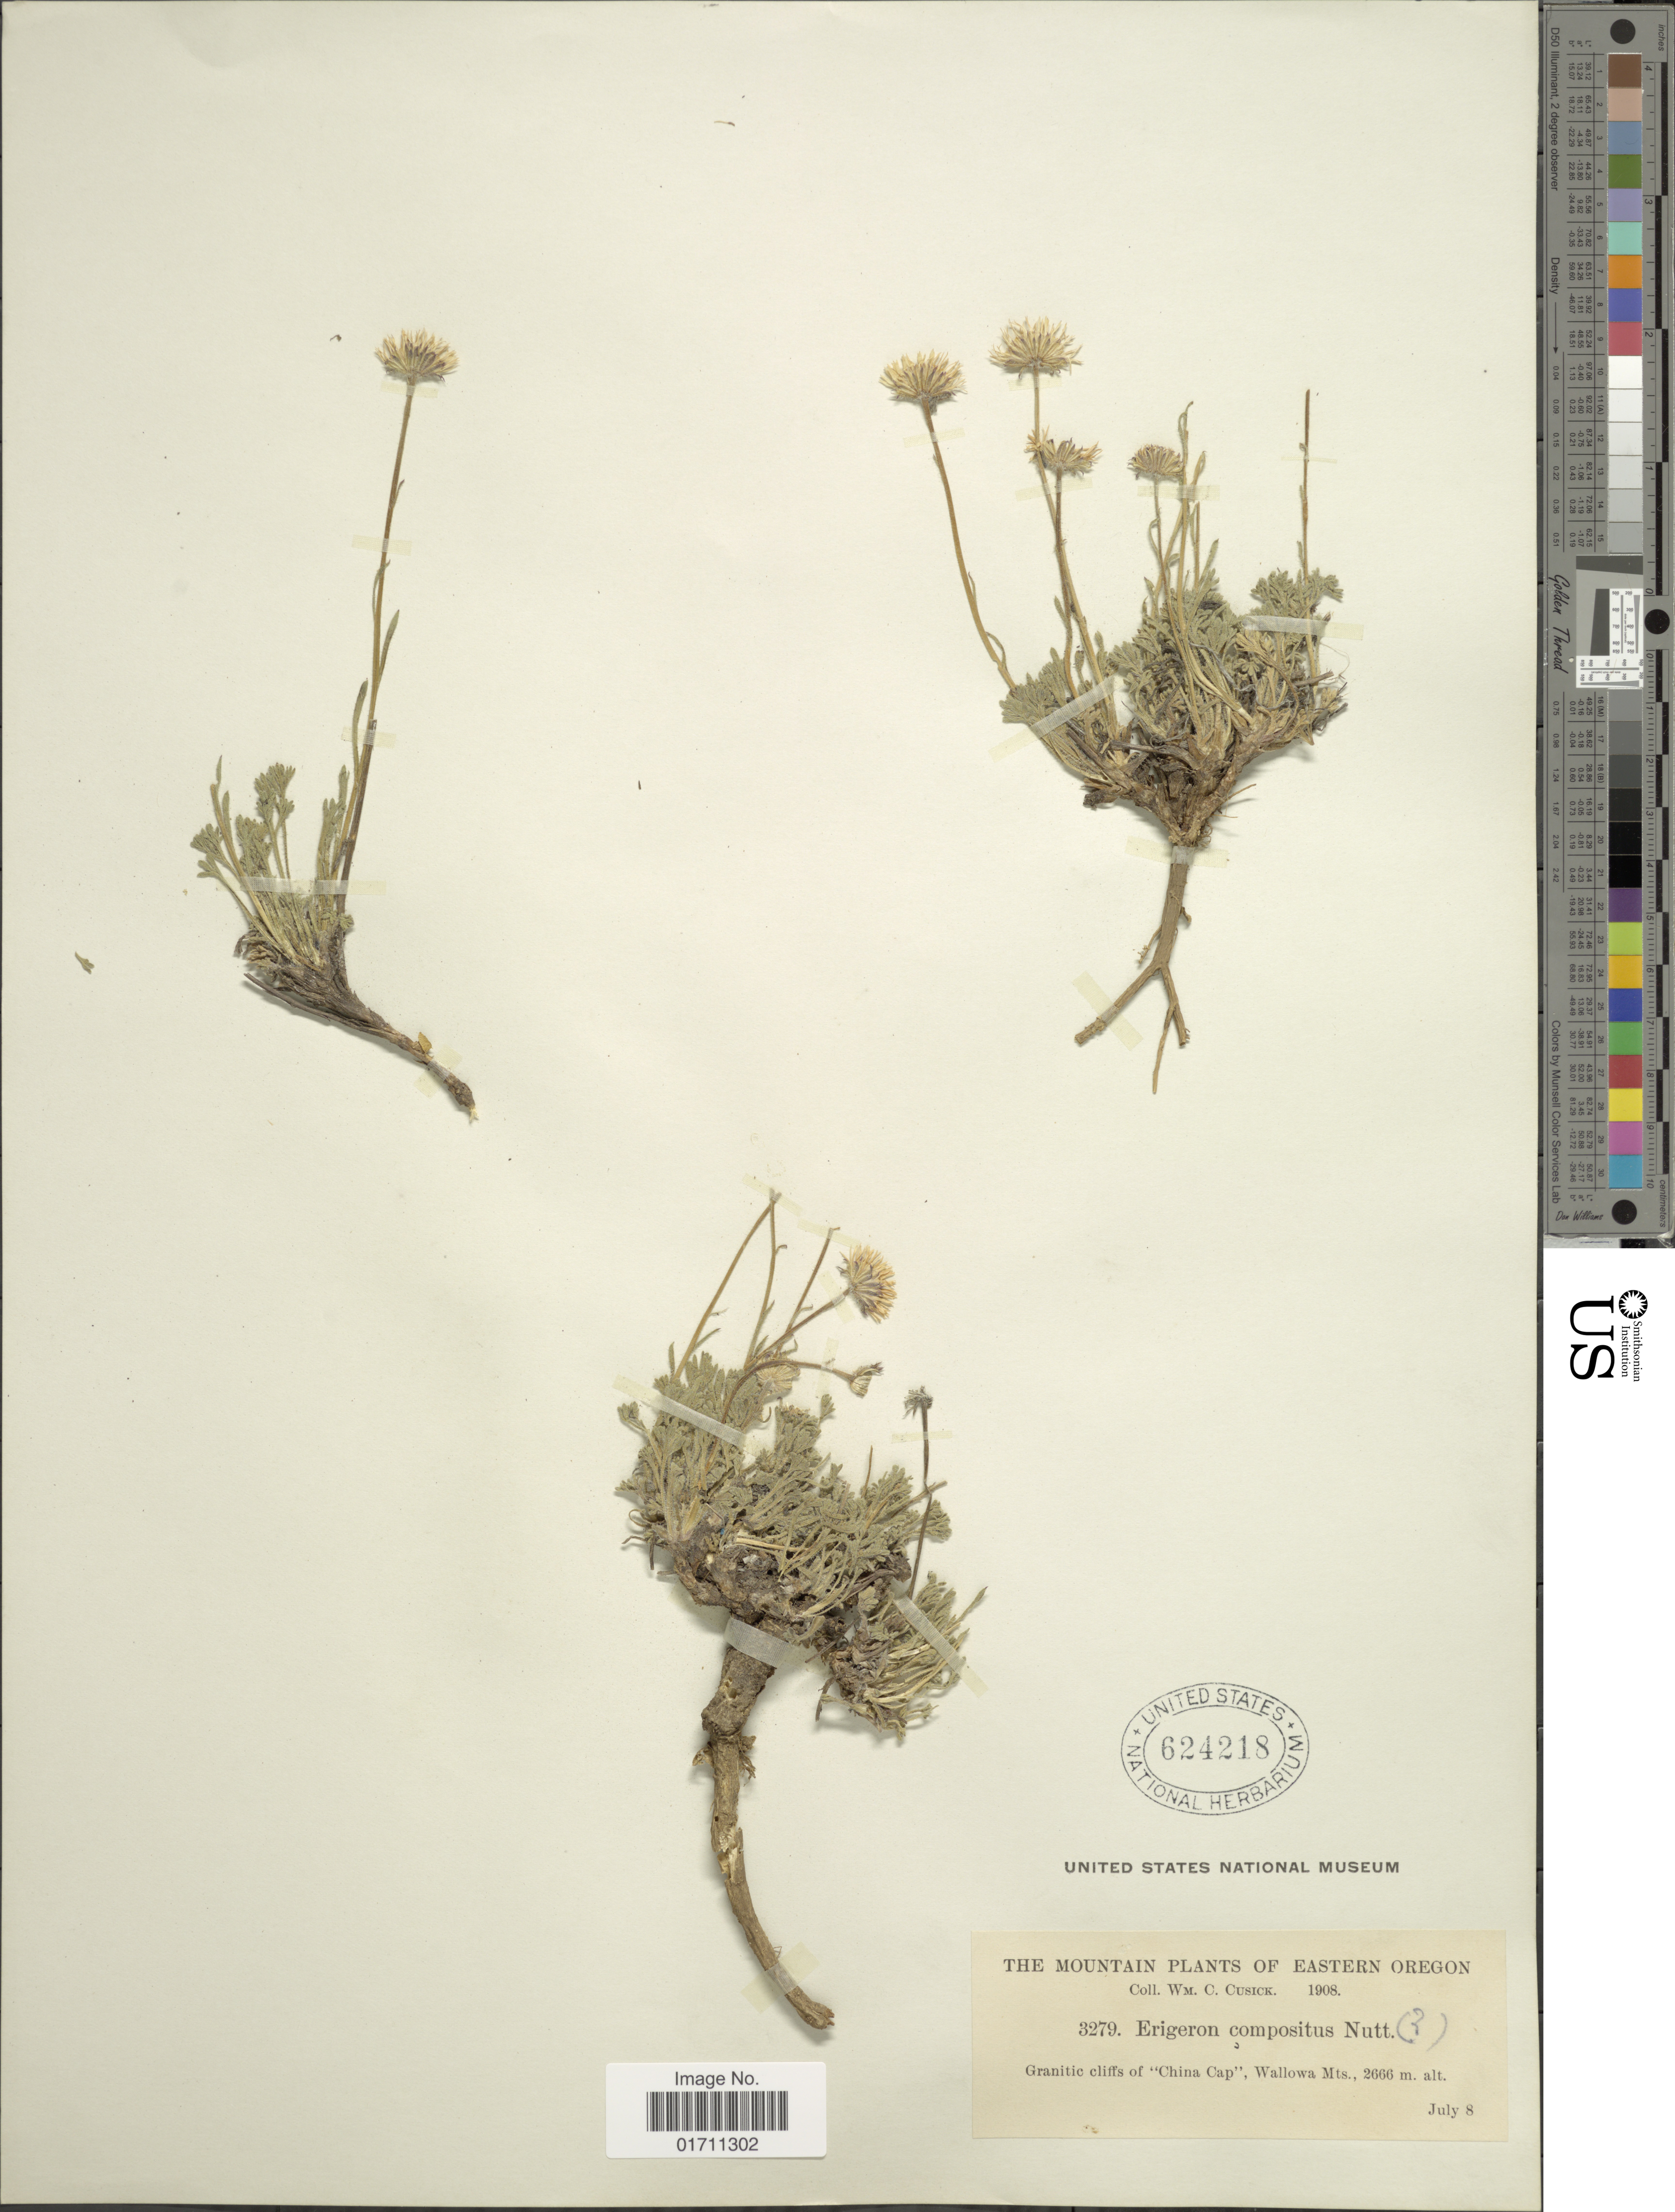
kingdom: Plantae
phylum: Tracheophyta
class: Magnoliopsida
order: Asterales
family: Asteraceae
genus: Erigeron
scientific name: Erigeron compositus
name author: Pursh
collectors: W. C. Cusick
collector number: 3279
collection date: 1908-07-08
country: United States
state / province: Oregon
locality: The Mountain, Eastern Oregon, Granitic cliffs of 'China Cap', Wallowa Mts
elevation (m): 2666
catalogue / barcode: US 624218